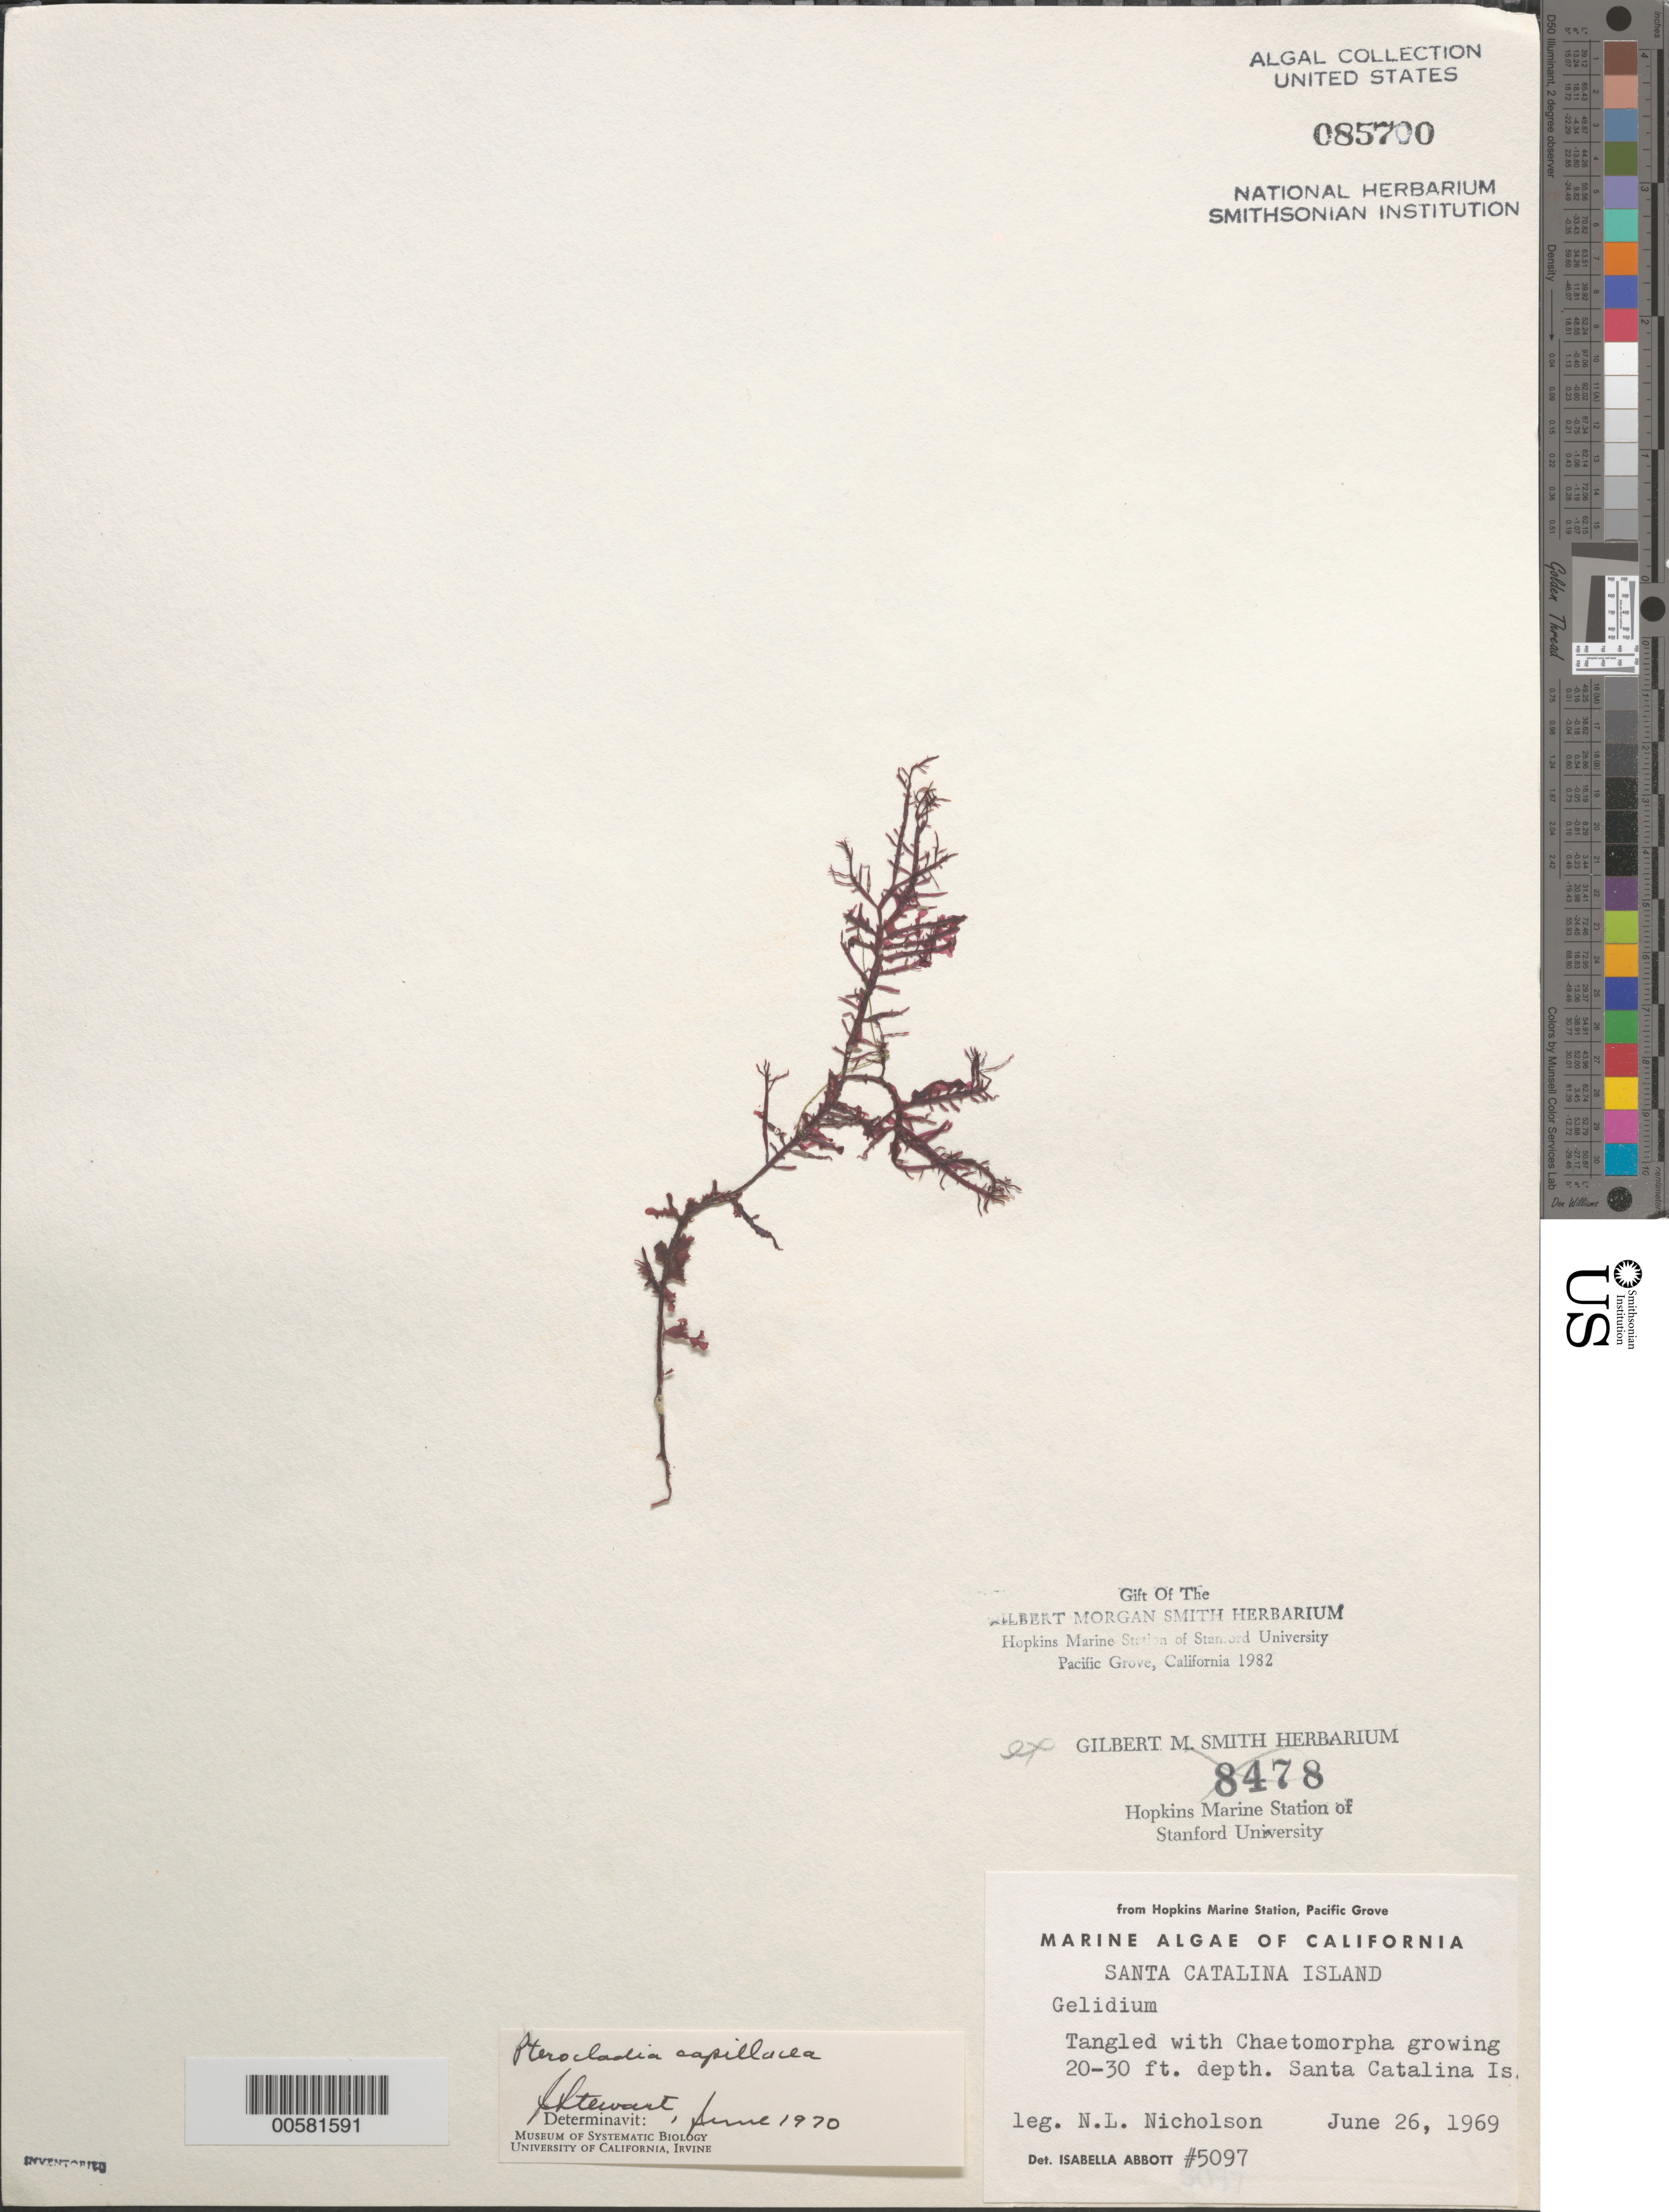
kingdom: Plantae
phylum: Rhodophyta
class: Florideophyceae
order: Gelidiales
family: Pterocladiaceae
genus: Pterocladiella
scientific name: Pterocladiella capillacea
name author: (S.G. Gmel.) Santelices & Hommers.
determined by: Algae name updating Project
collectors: N. Nicholson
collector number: IAA 5097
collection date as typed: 26 Jun 1969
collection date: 1969-06-26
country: United States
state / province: California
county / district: Los Angeles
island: Santa Catalina Island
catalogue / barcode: US 85700